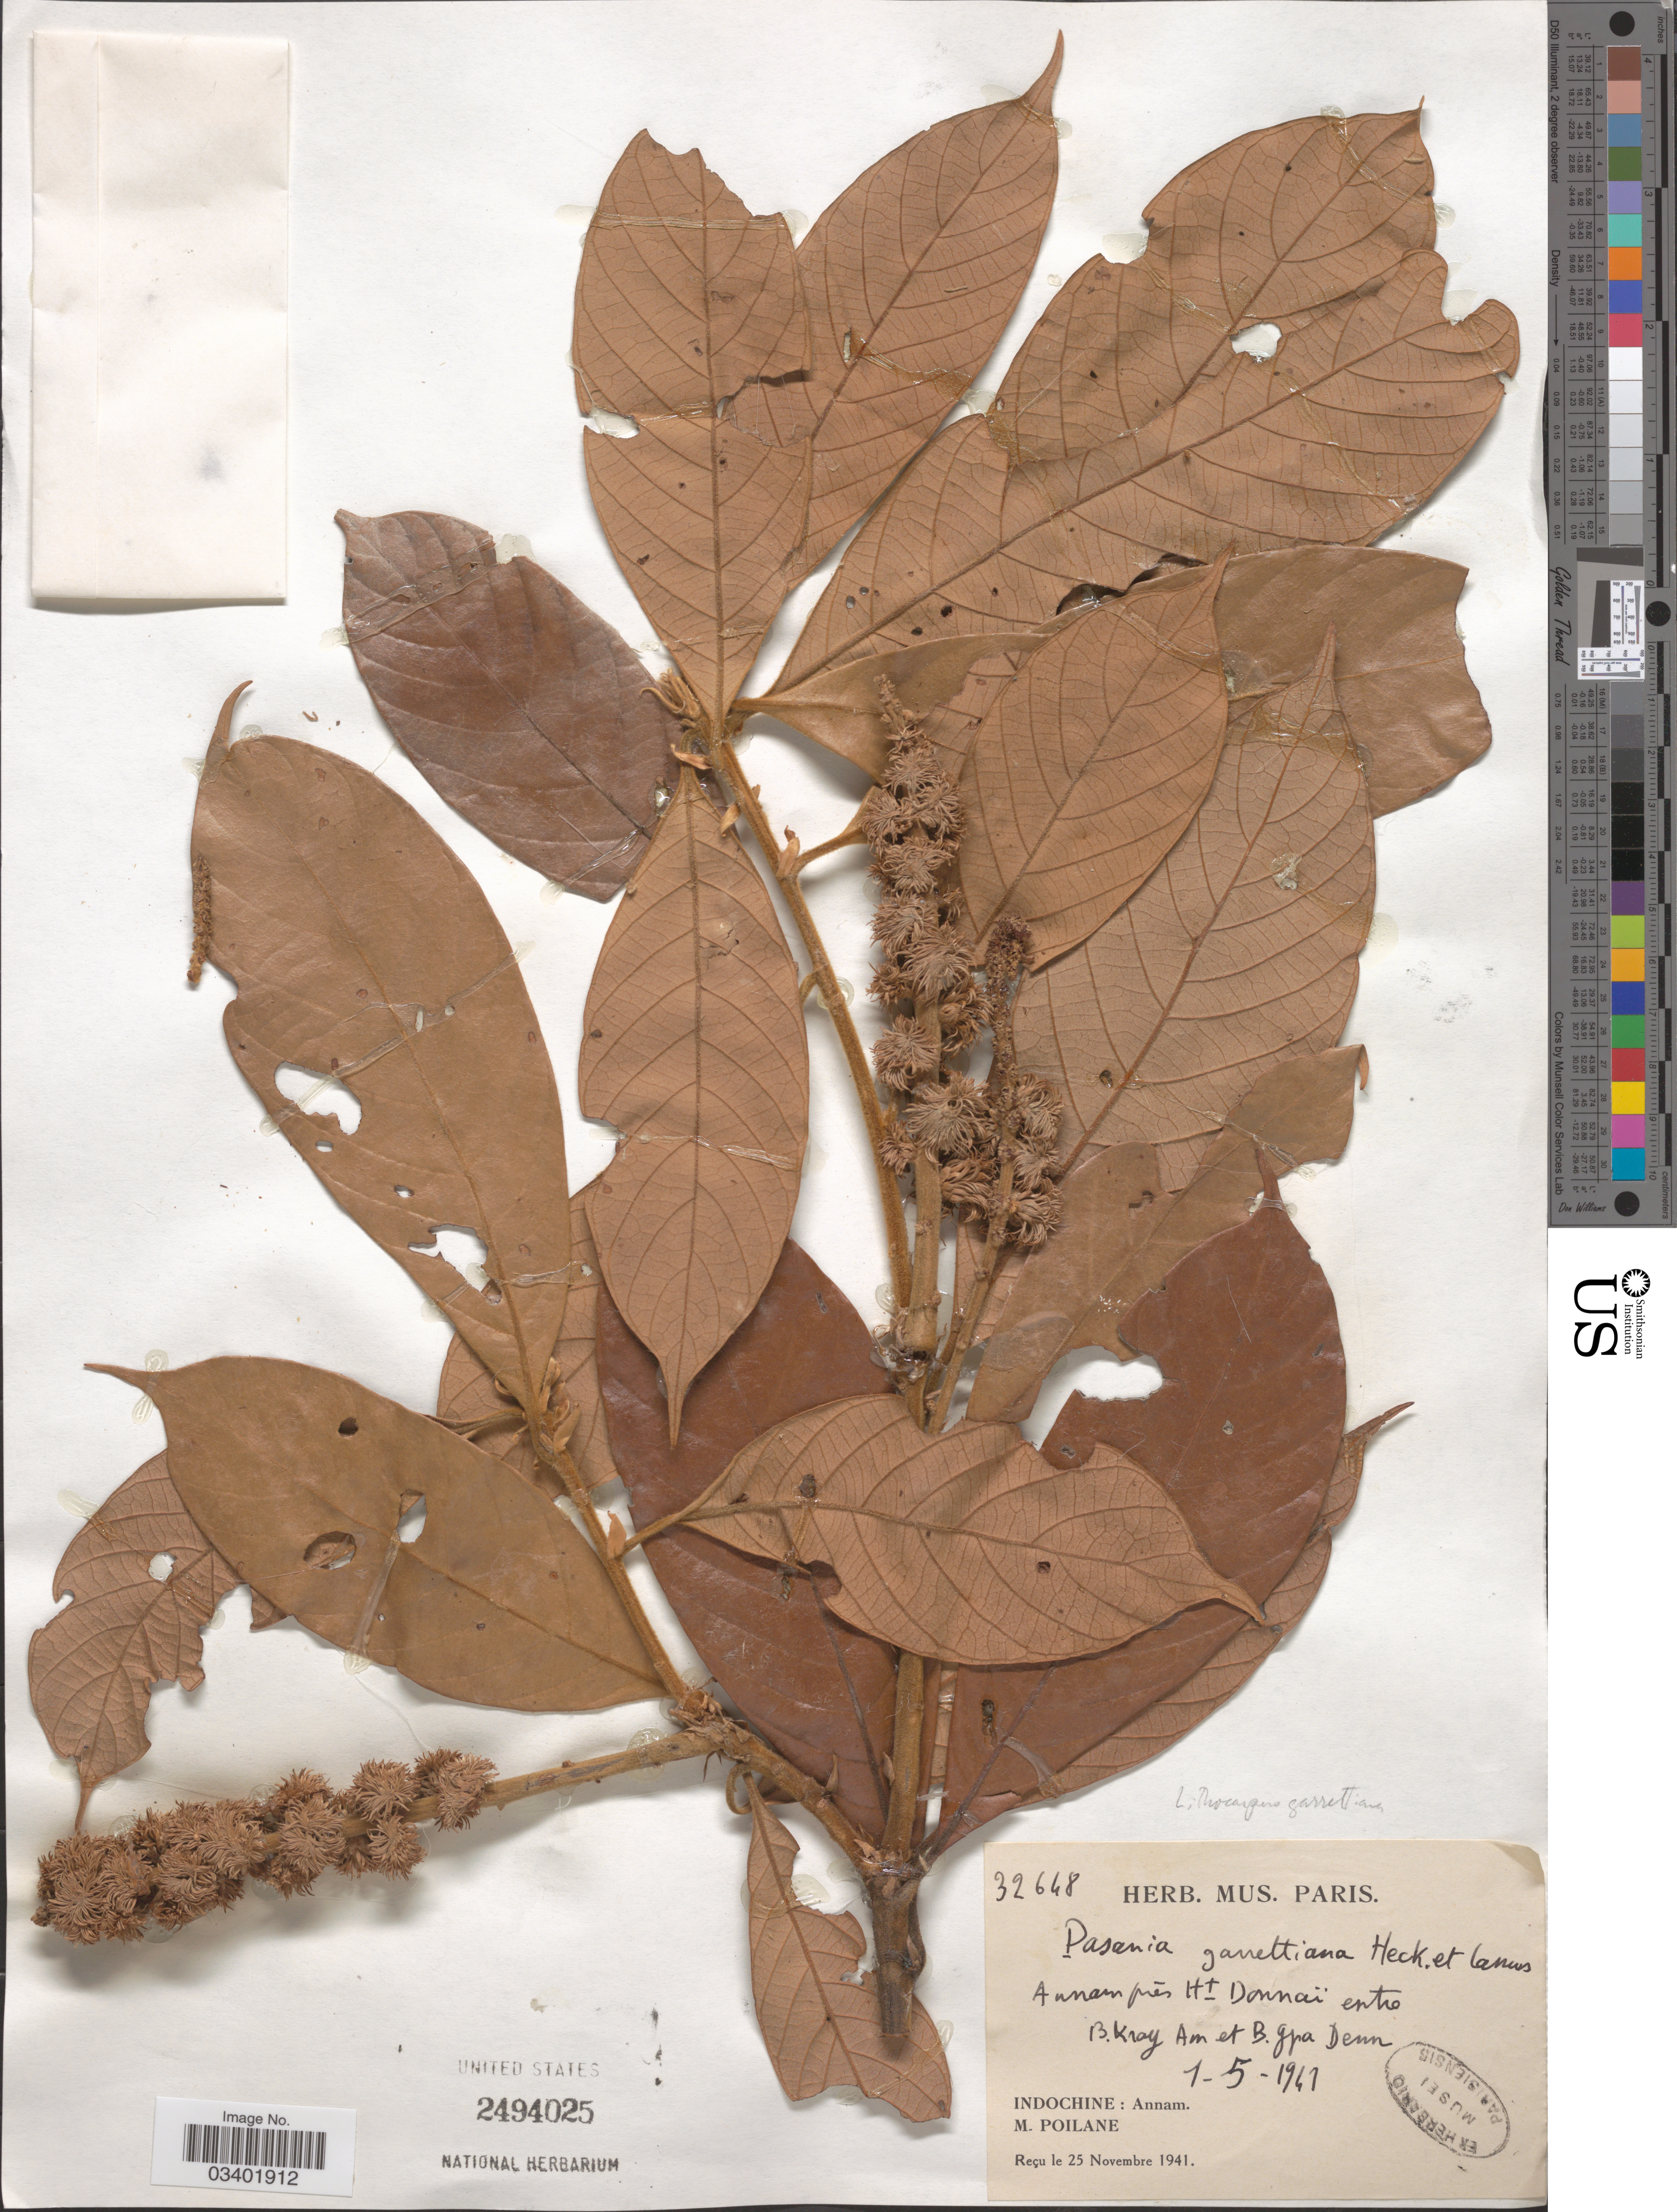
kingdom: Plantae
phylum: Tracheophyta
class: Magnoliopsida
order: Fagales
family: Fagaceae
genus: Lithocarpus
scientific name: Lithocarpus garrettianus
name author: (Craib) A. Camus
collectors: M. Poilane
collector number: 32648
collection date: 1941-05-01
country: Vietnam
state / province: Dong Nai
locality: Annam près Ht Donnaï entre B. Kray [interpreted] et B. Gpa [interpreted] Denn. Indochine.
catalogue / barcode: US 2494025